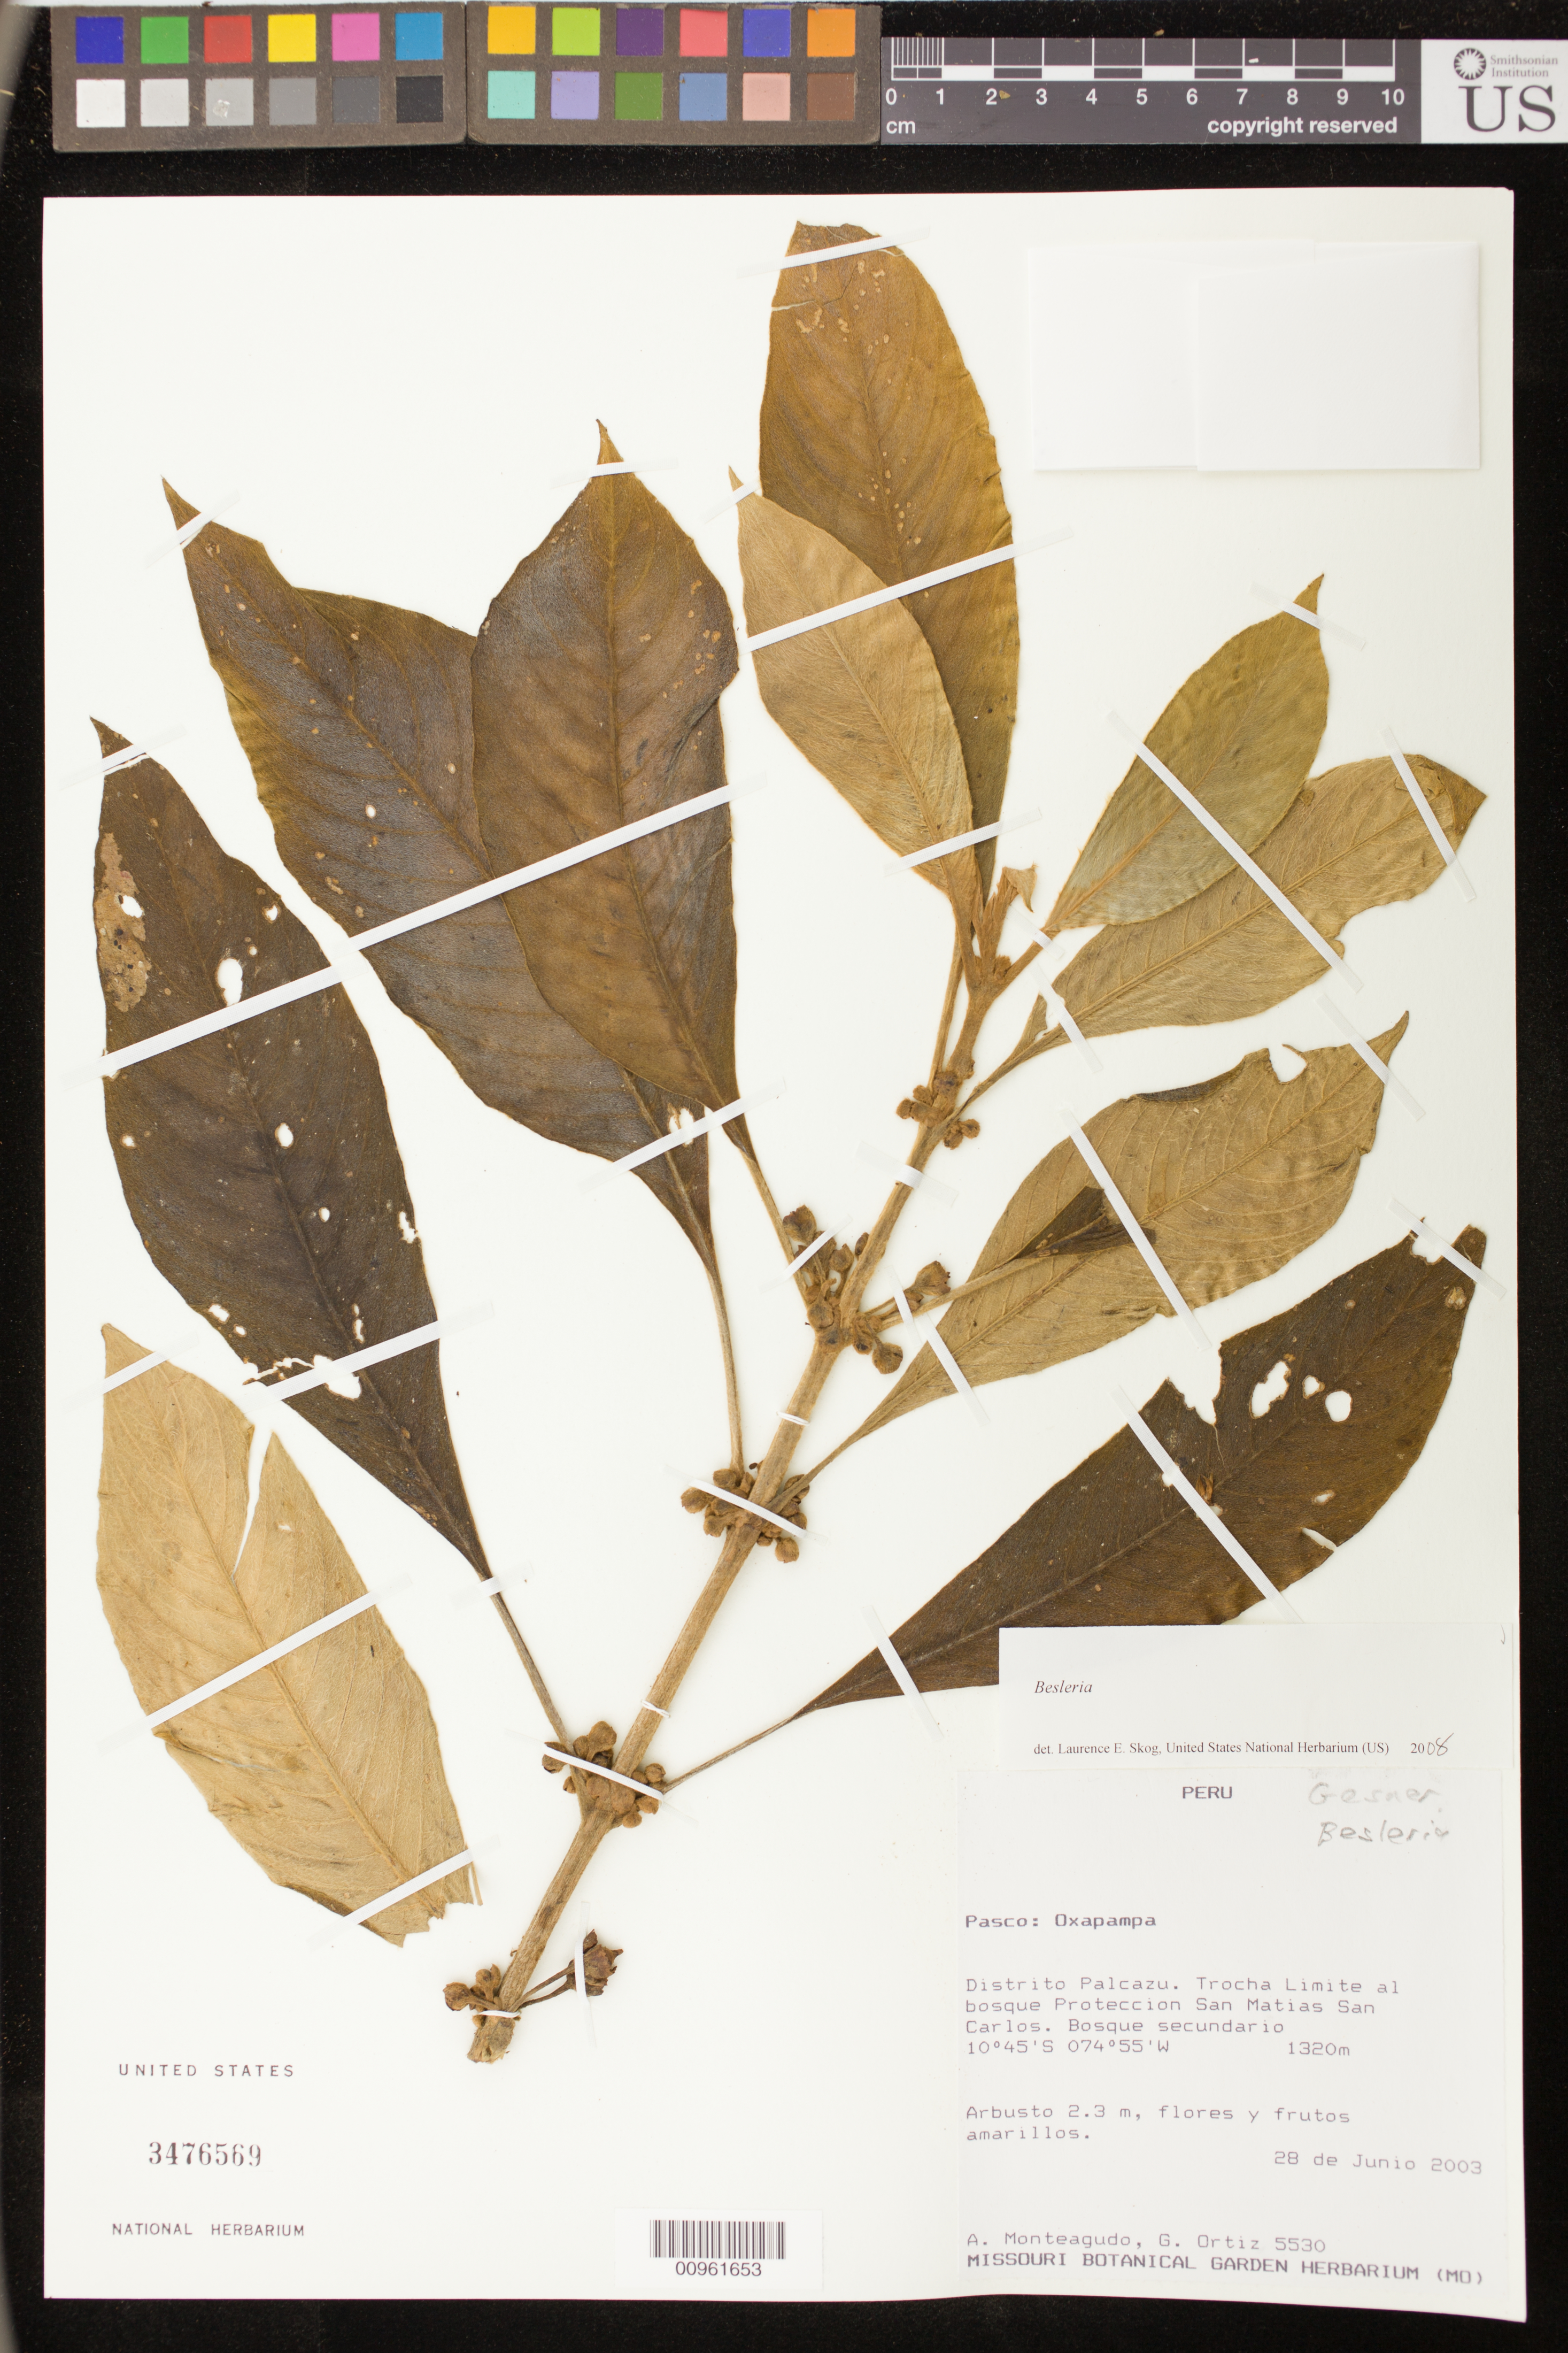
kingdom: Plantae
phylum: Tracheophyta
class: Magnoliopsida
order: Lamiales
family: Gesneriaceae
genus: Besleria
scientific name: Besleria sp.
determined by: Skog, Laurence E.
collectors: A. Monteagudo & G. Ortiz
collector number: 5530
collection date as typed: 28 Jun 2003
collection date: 2003-06-28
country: Peru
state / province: Pasco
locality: Pasco: Oxapampa. Distrito Palcazu, trocha limite al bosque Proteccion San Matias San Carlos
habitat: Bosque secundario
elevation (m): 1320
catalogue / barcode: US 3476569